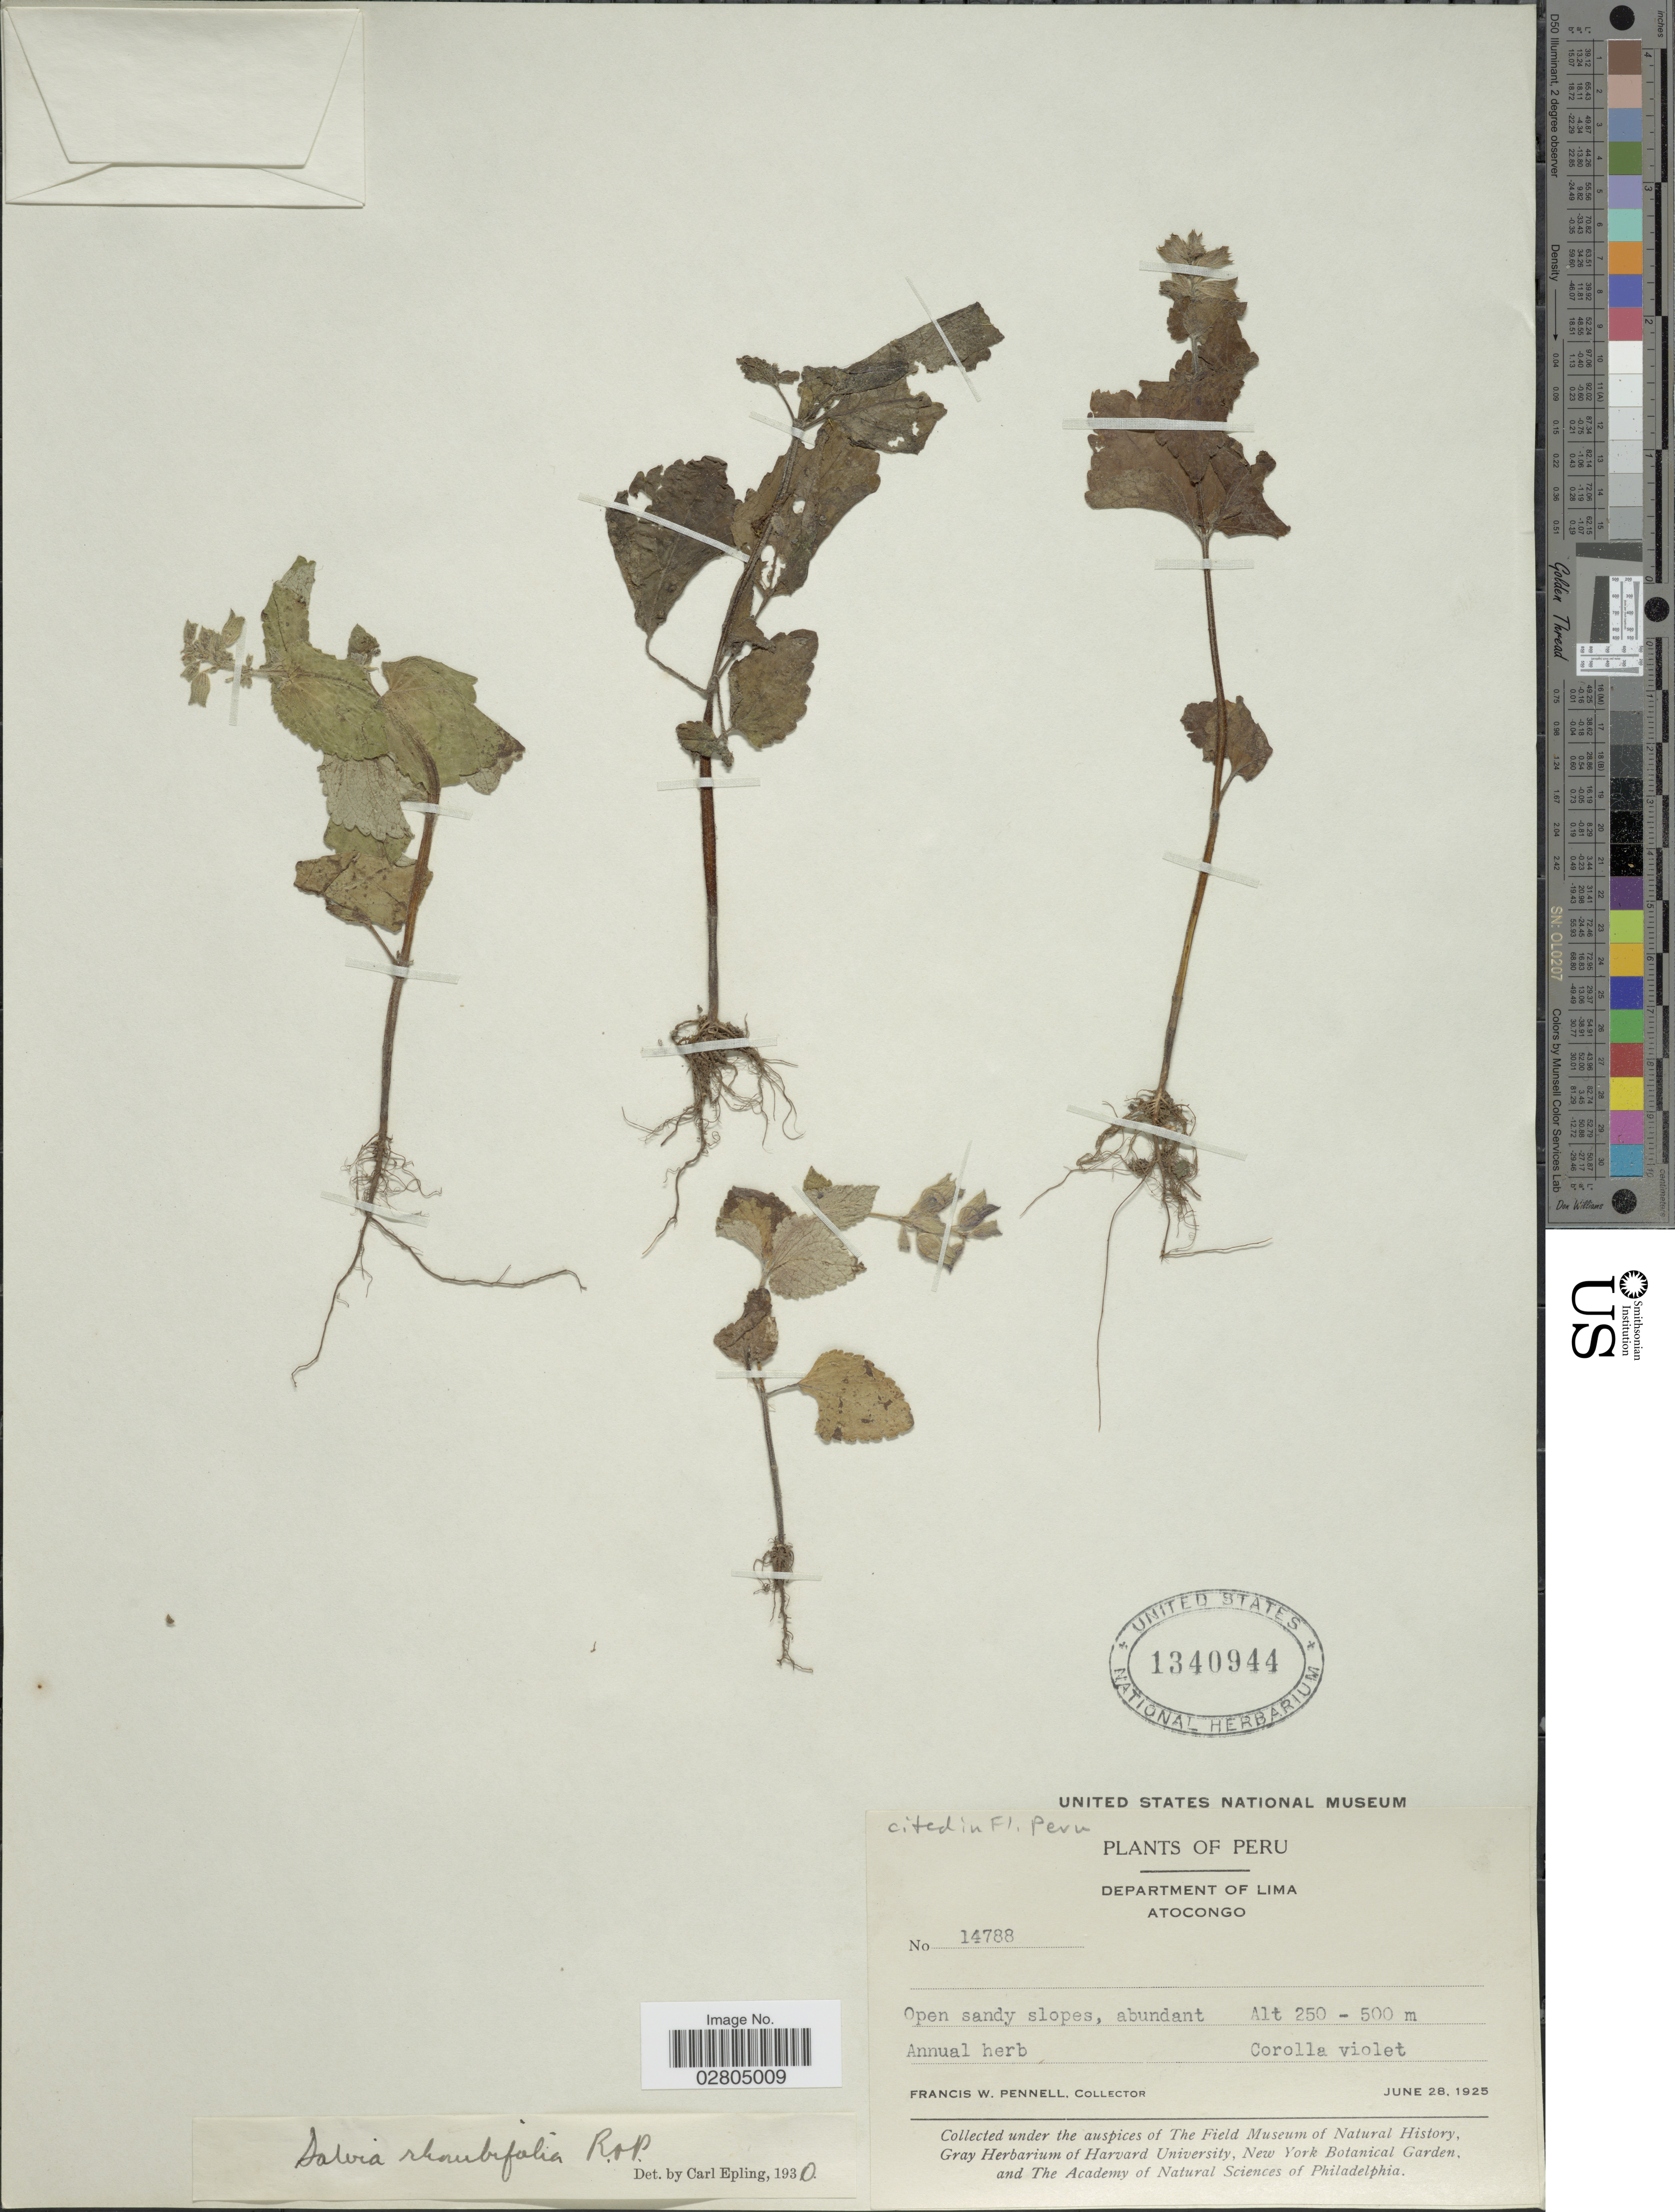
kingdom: Plantae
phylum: Tracheophyta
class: Magnoliopsida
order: Lamiales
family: Lamiaceae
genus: Salvia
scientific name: Salvia rhombifolia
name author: Ruiz & Pav.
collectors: F. W. Pennell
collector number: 14788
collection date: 1925-06-28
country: Peru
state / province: Lima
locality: Department of Lima, Atocongo.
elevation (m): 250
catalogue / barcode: US 1340944